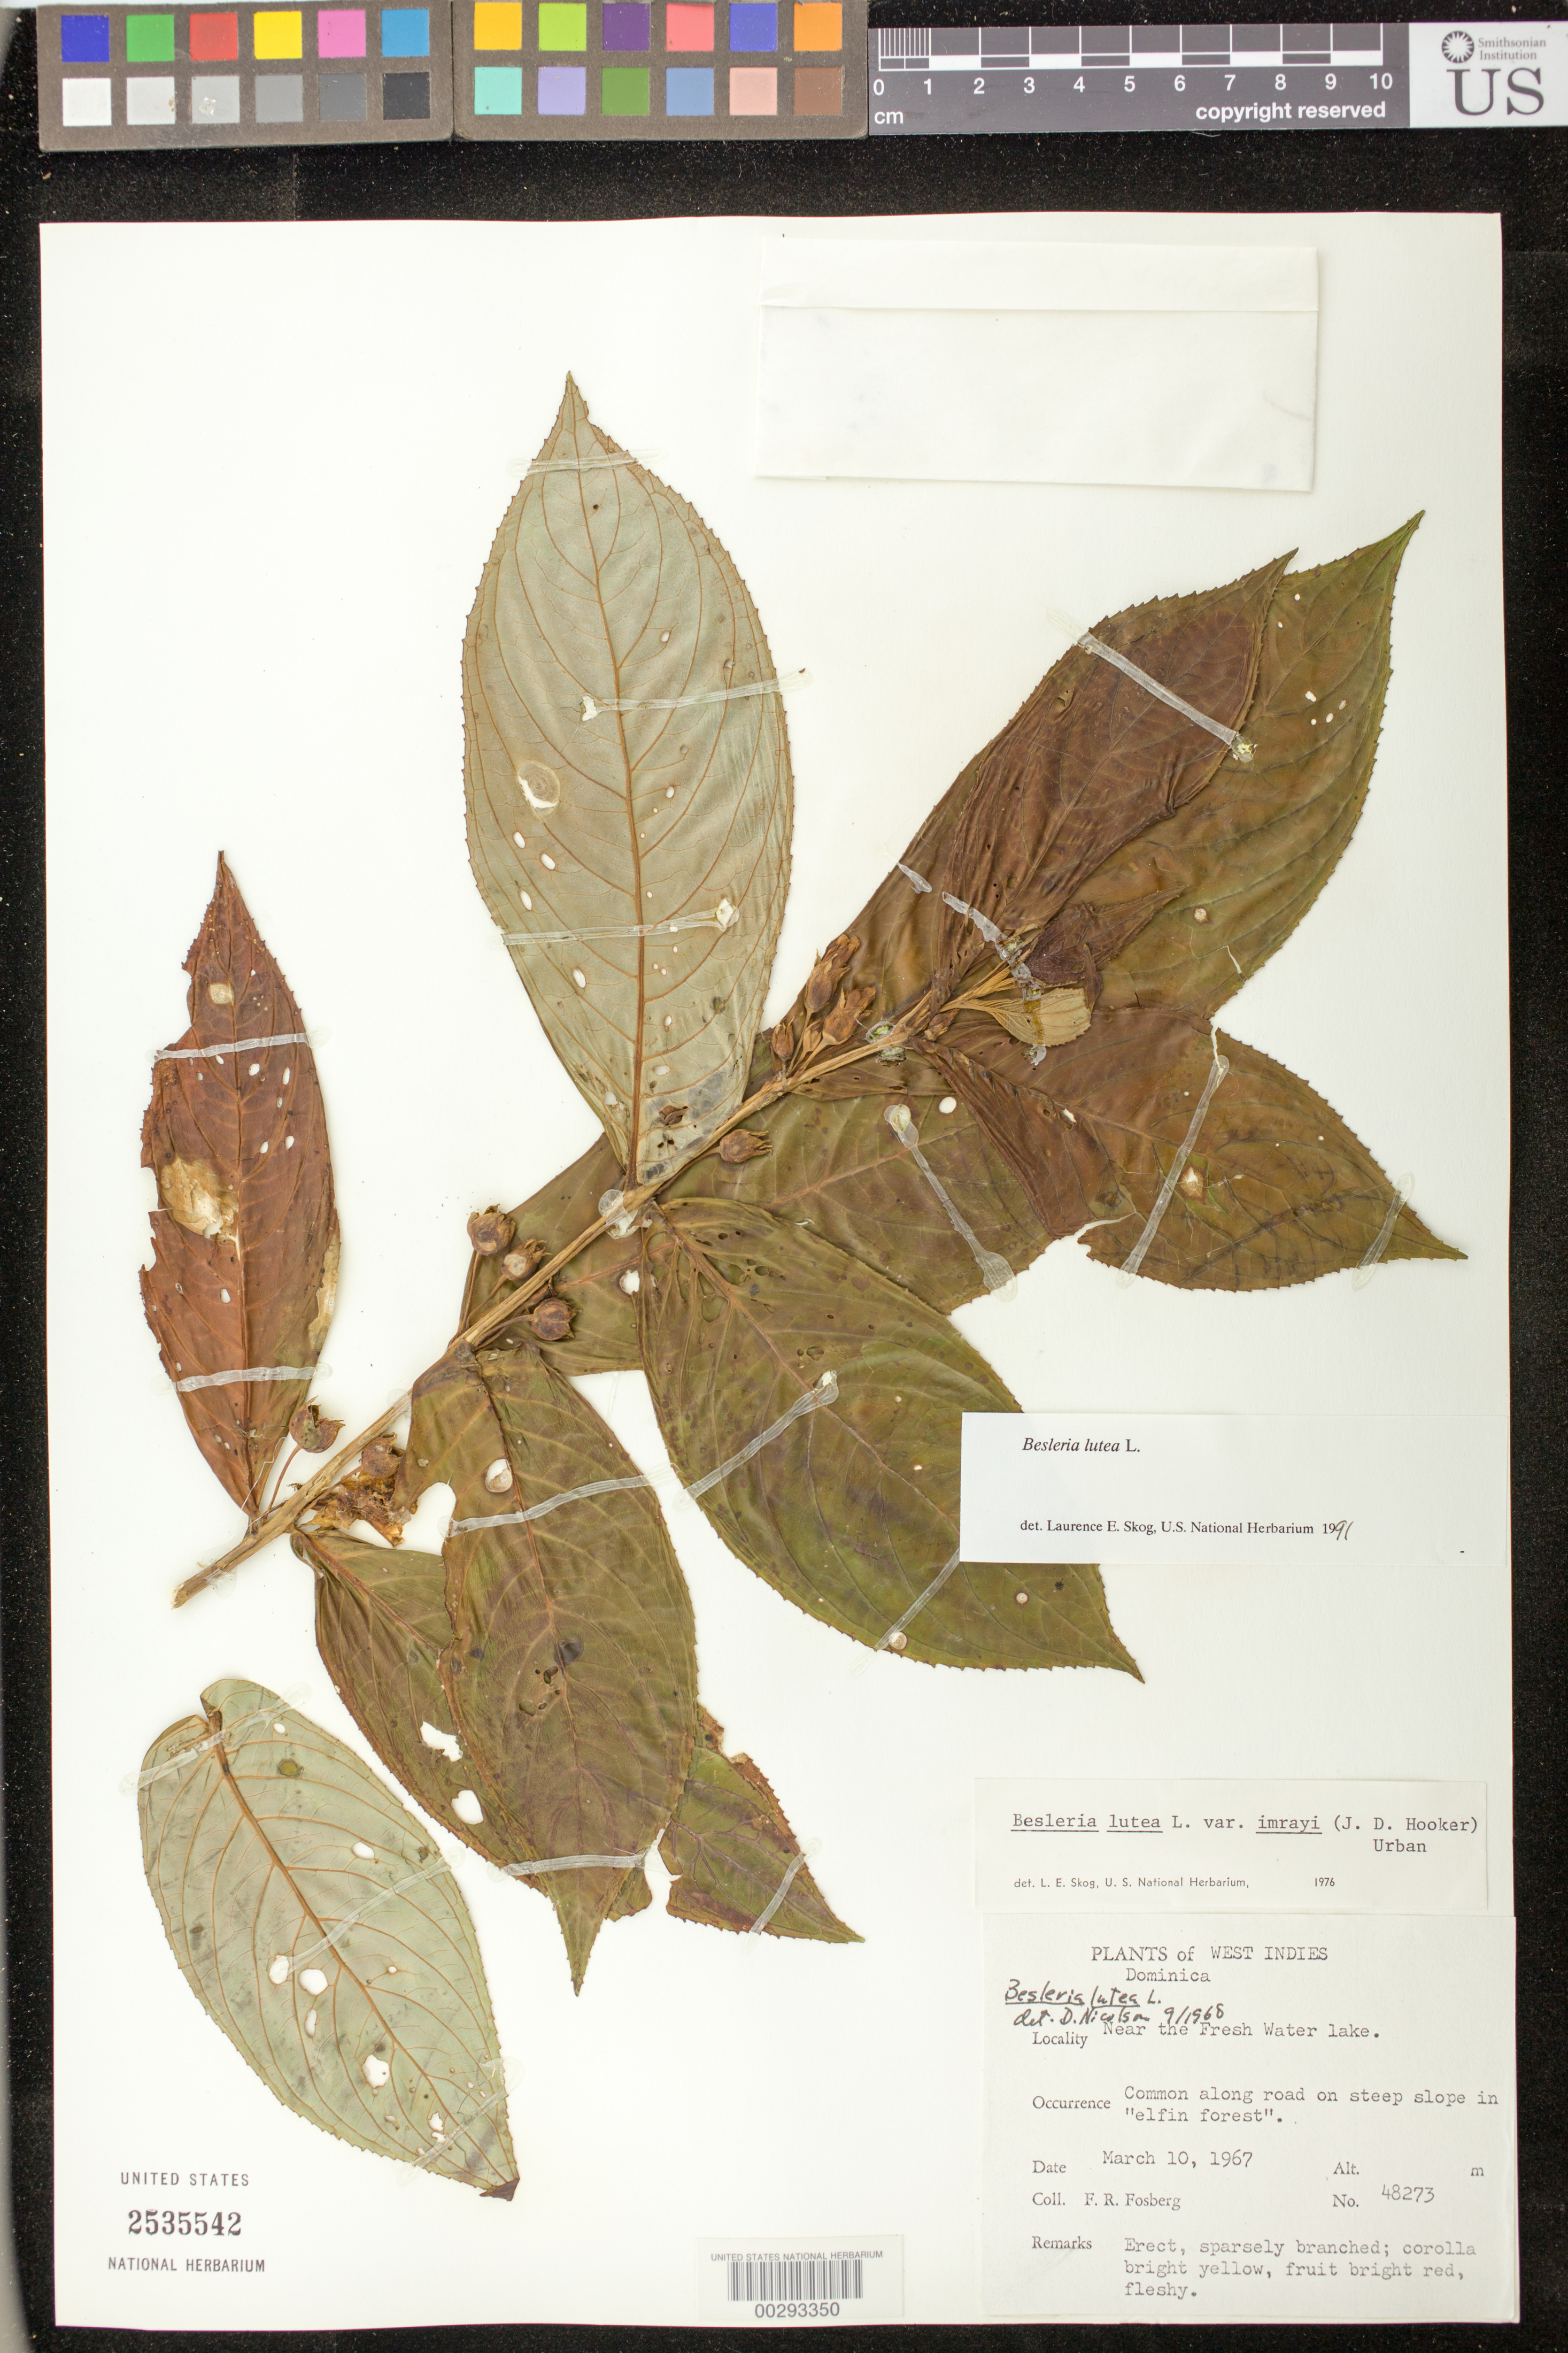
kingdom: Plantae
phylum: Tracheophyta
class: Magnoliopsida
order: Lamiales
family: Gesneriaceae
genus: Besleria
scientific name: Besleria lutea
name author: L.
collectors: F. R. Fosberg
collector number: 48273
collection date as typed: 10 Mar 1967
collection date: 1967-03-10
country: Dominica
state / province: St. George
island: Dominica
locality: Near Fresh Water Lake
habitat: In elfin forest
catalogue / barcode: US 2535542